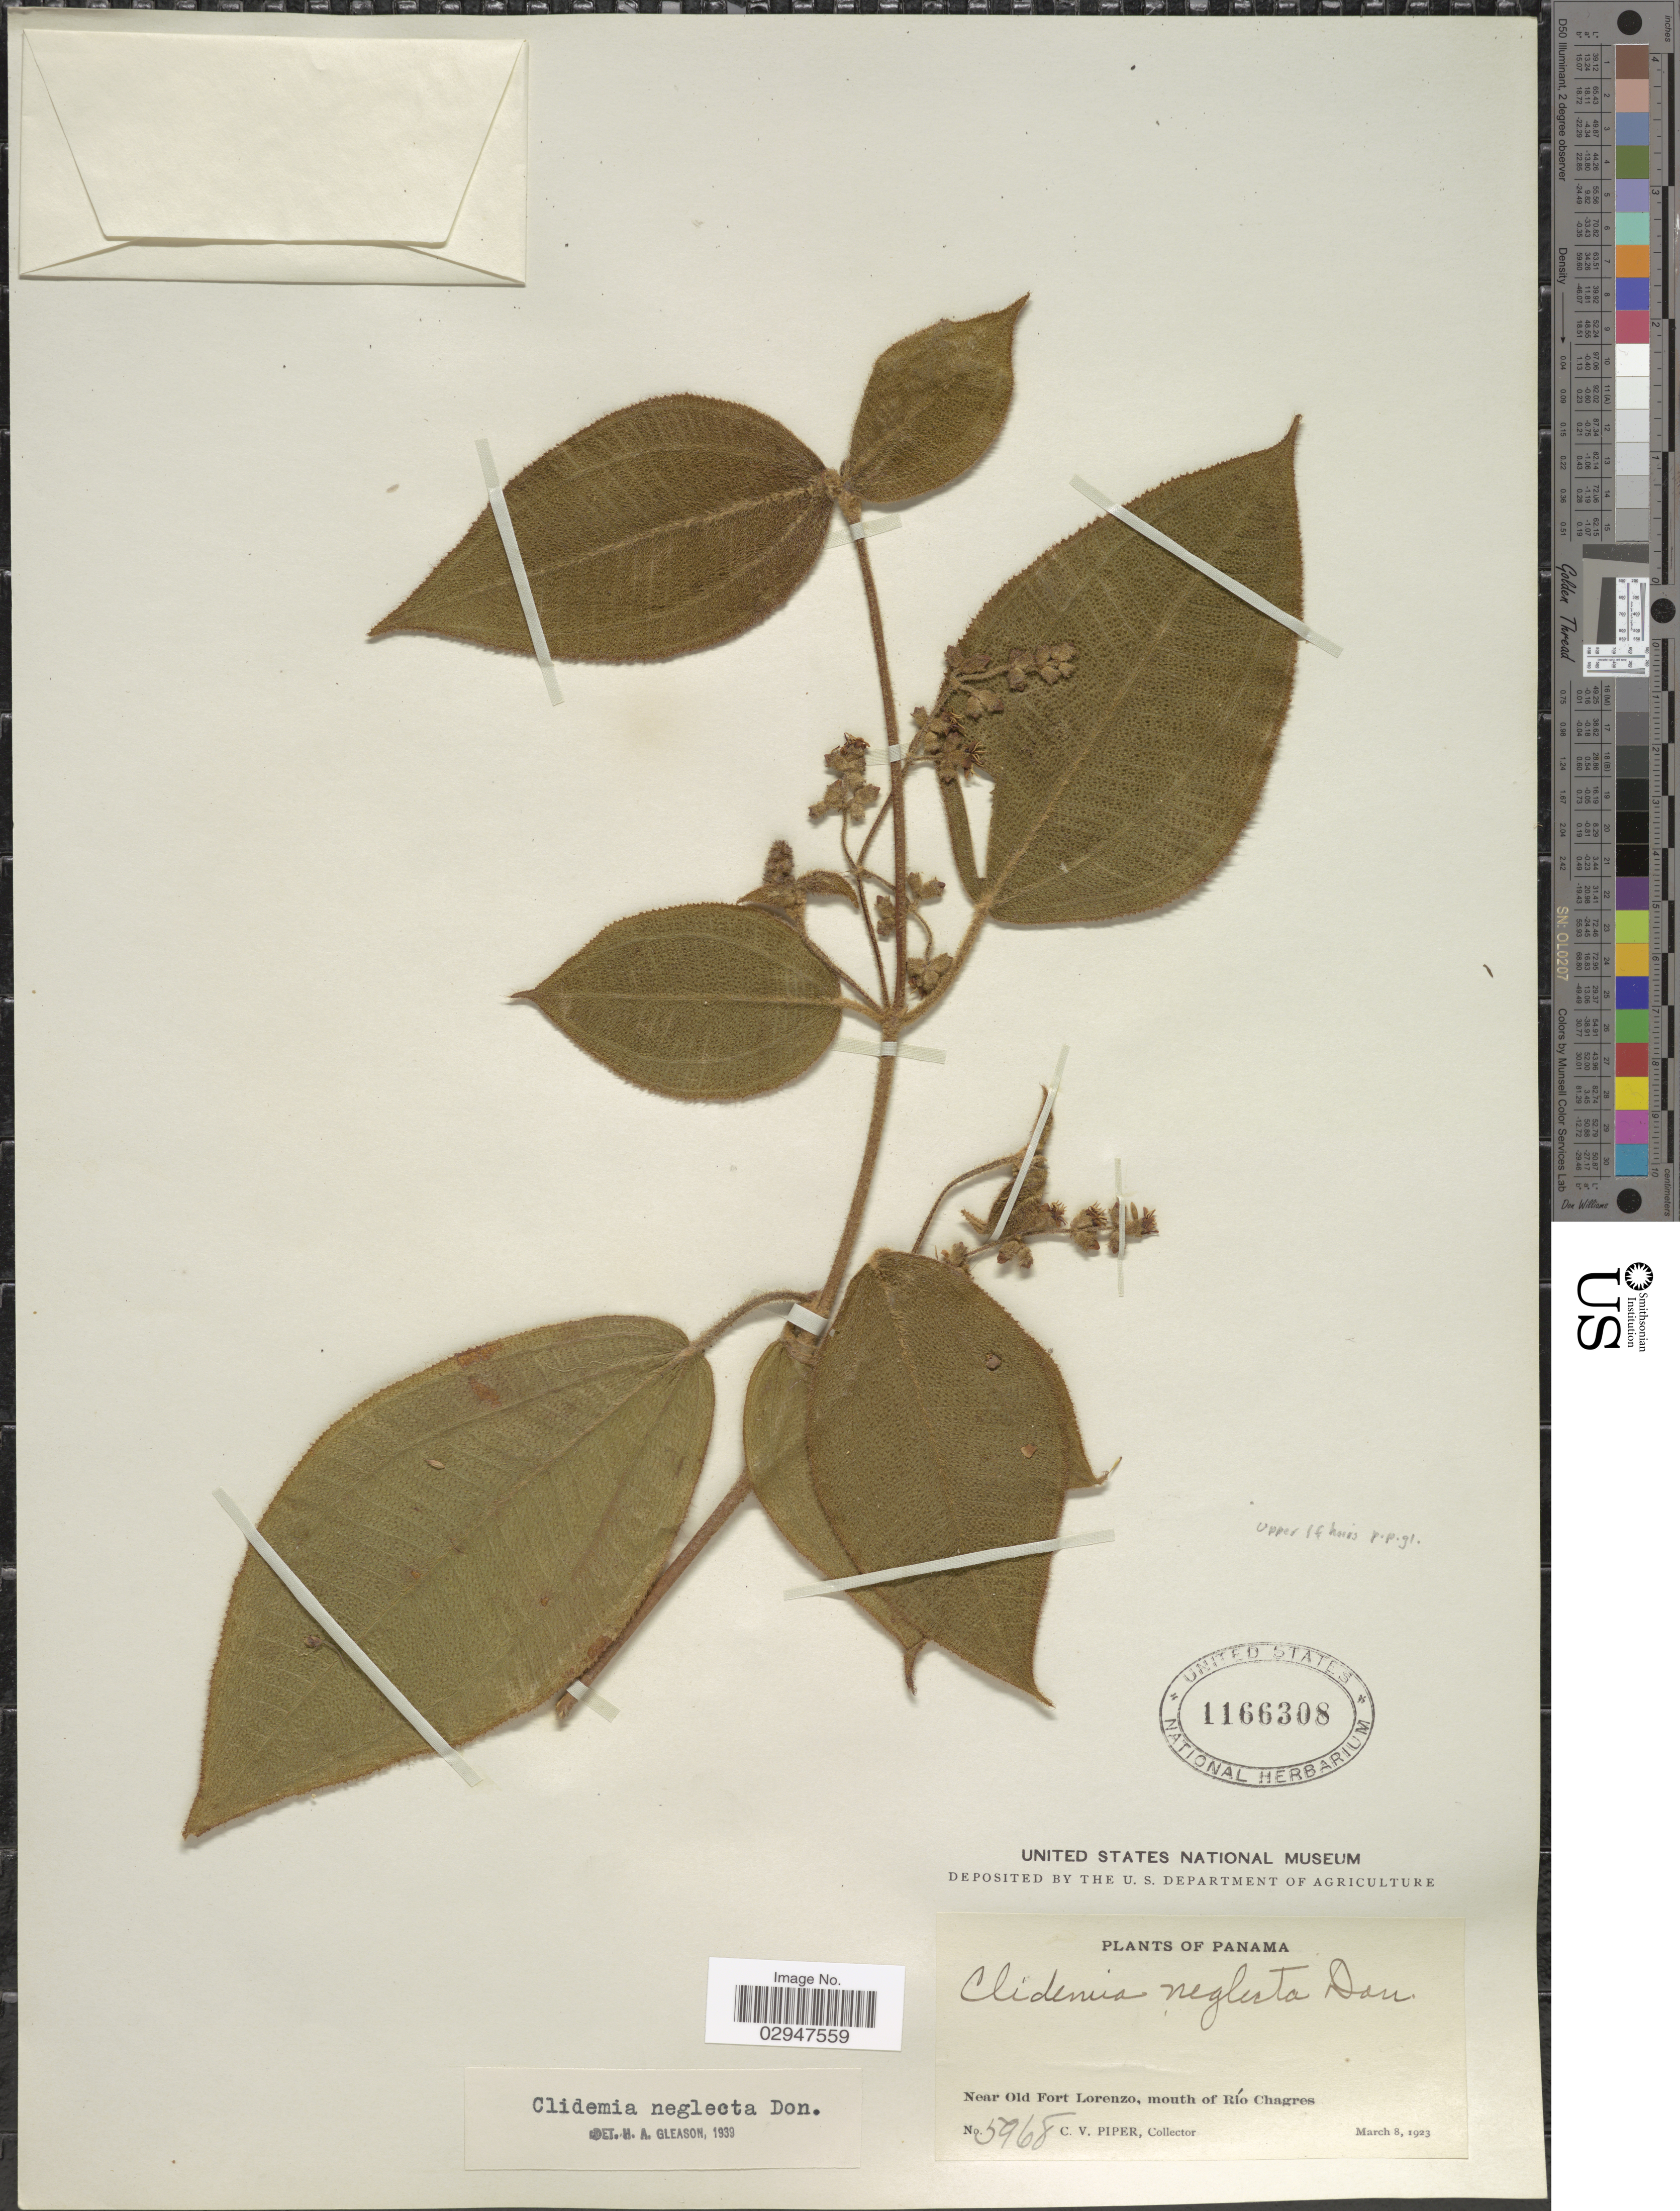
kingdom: Plantae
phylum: Tracheophyta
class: Magnoliopsida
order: Myrtales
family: Melastomataceae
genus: Clidemia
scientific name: Clidemia capitellata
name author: (Bonpl.) D. Don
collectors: C. V. Piper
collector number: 5968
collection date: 1923-03-08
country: Panama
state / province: Colón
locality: Near Old Fort Lorenzo, mouth of Río Chagres.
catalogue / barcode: US 1166308